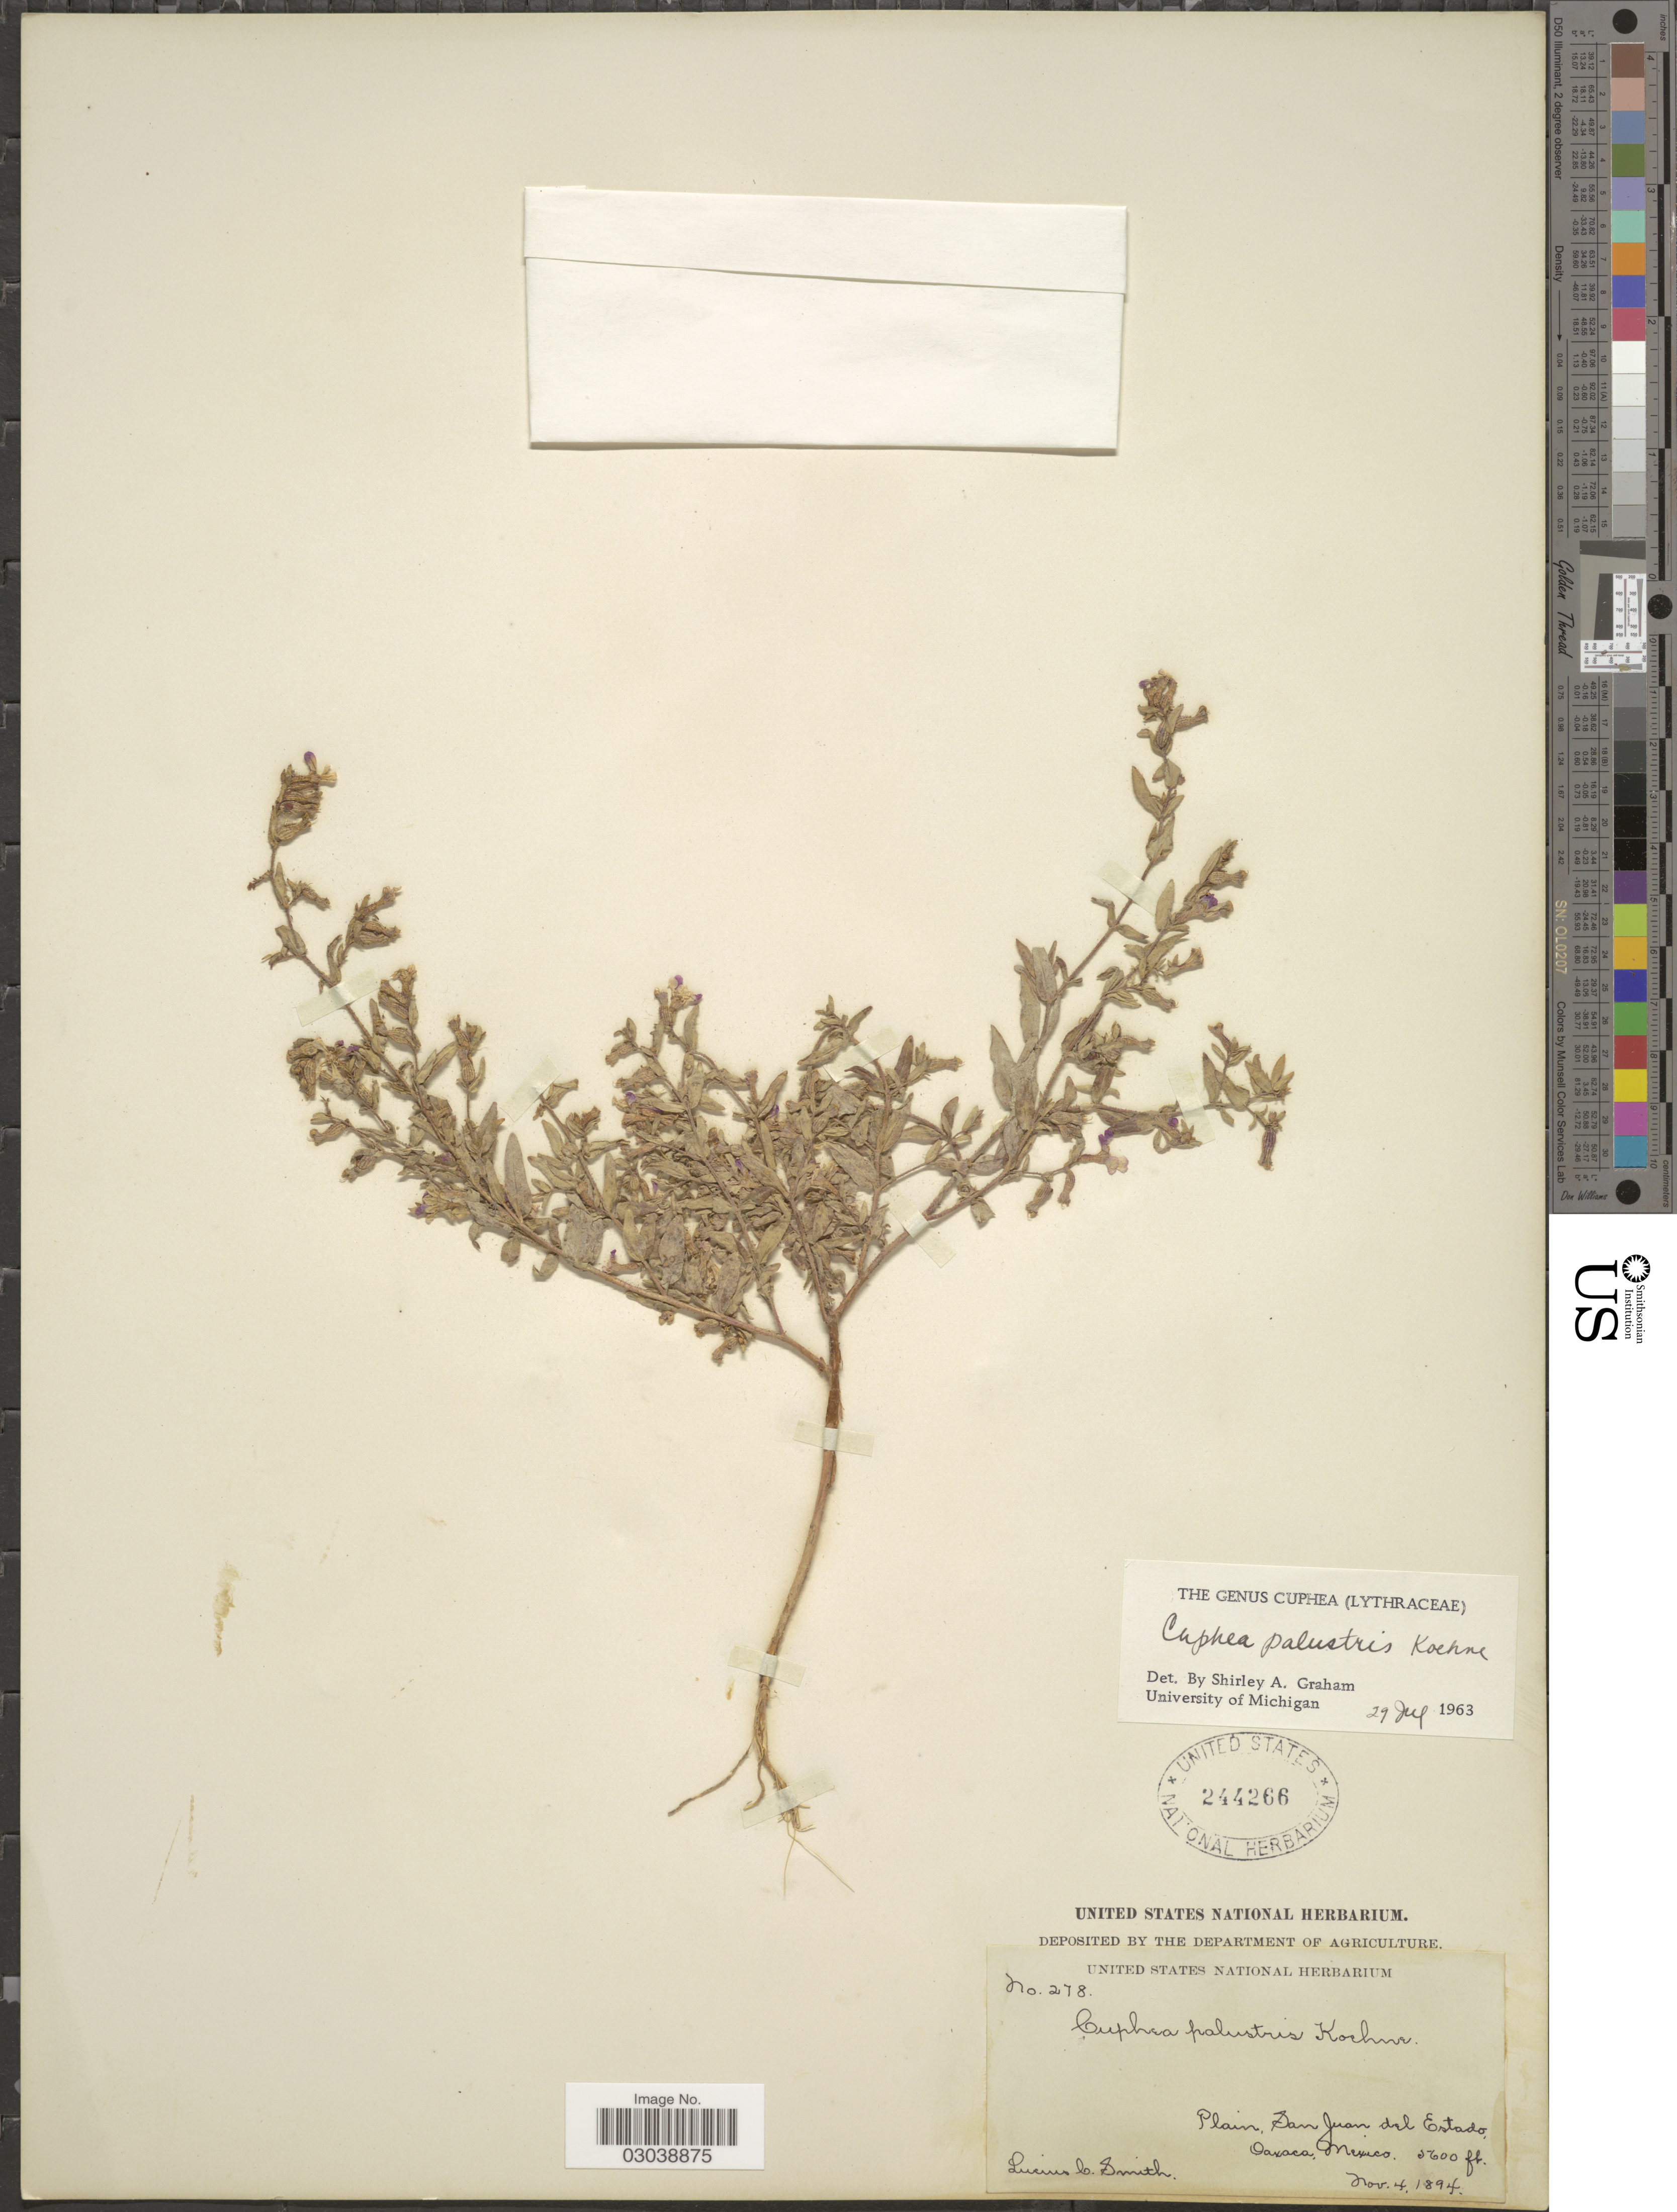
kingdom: Plantae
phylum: Tracheophyta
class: Magnoliopsida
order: Myrtales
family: Lythraceae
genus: Cuphea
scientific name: Cuphea palustris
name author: Koehne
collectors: L. C. Smith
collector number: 278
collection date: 1894-11-04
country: Mexico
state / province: Oaxaca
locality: Plain San Juan del Estado Oaxaca.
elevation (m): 1707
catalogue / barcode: US 244266